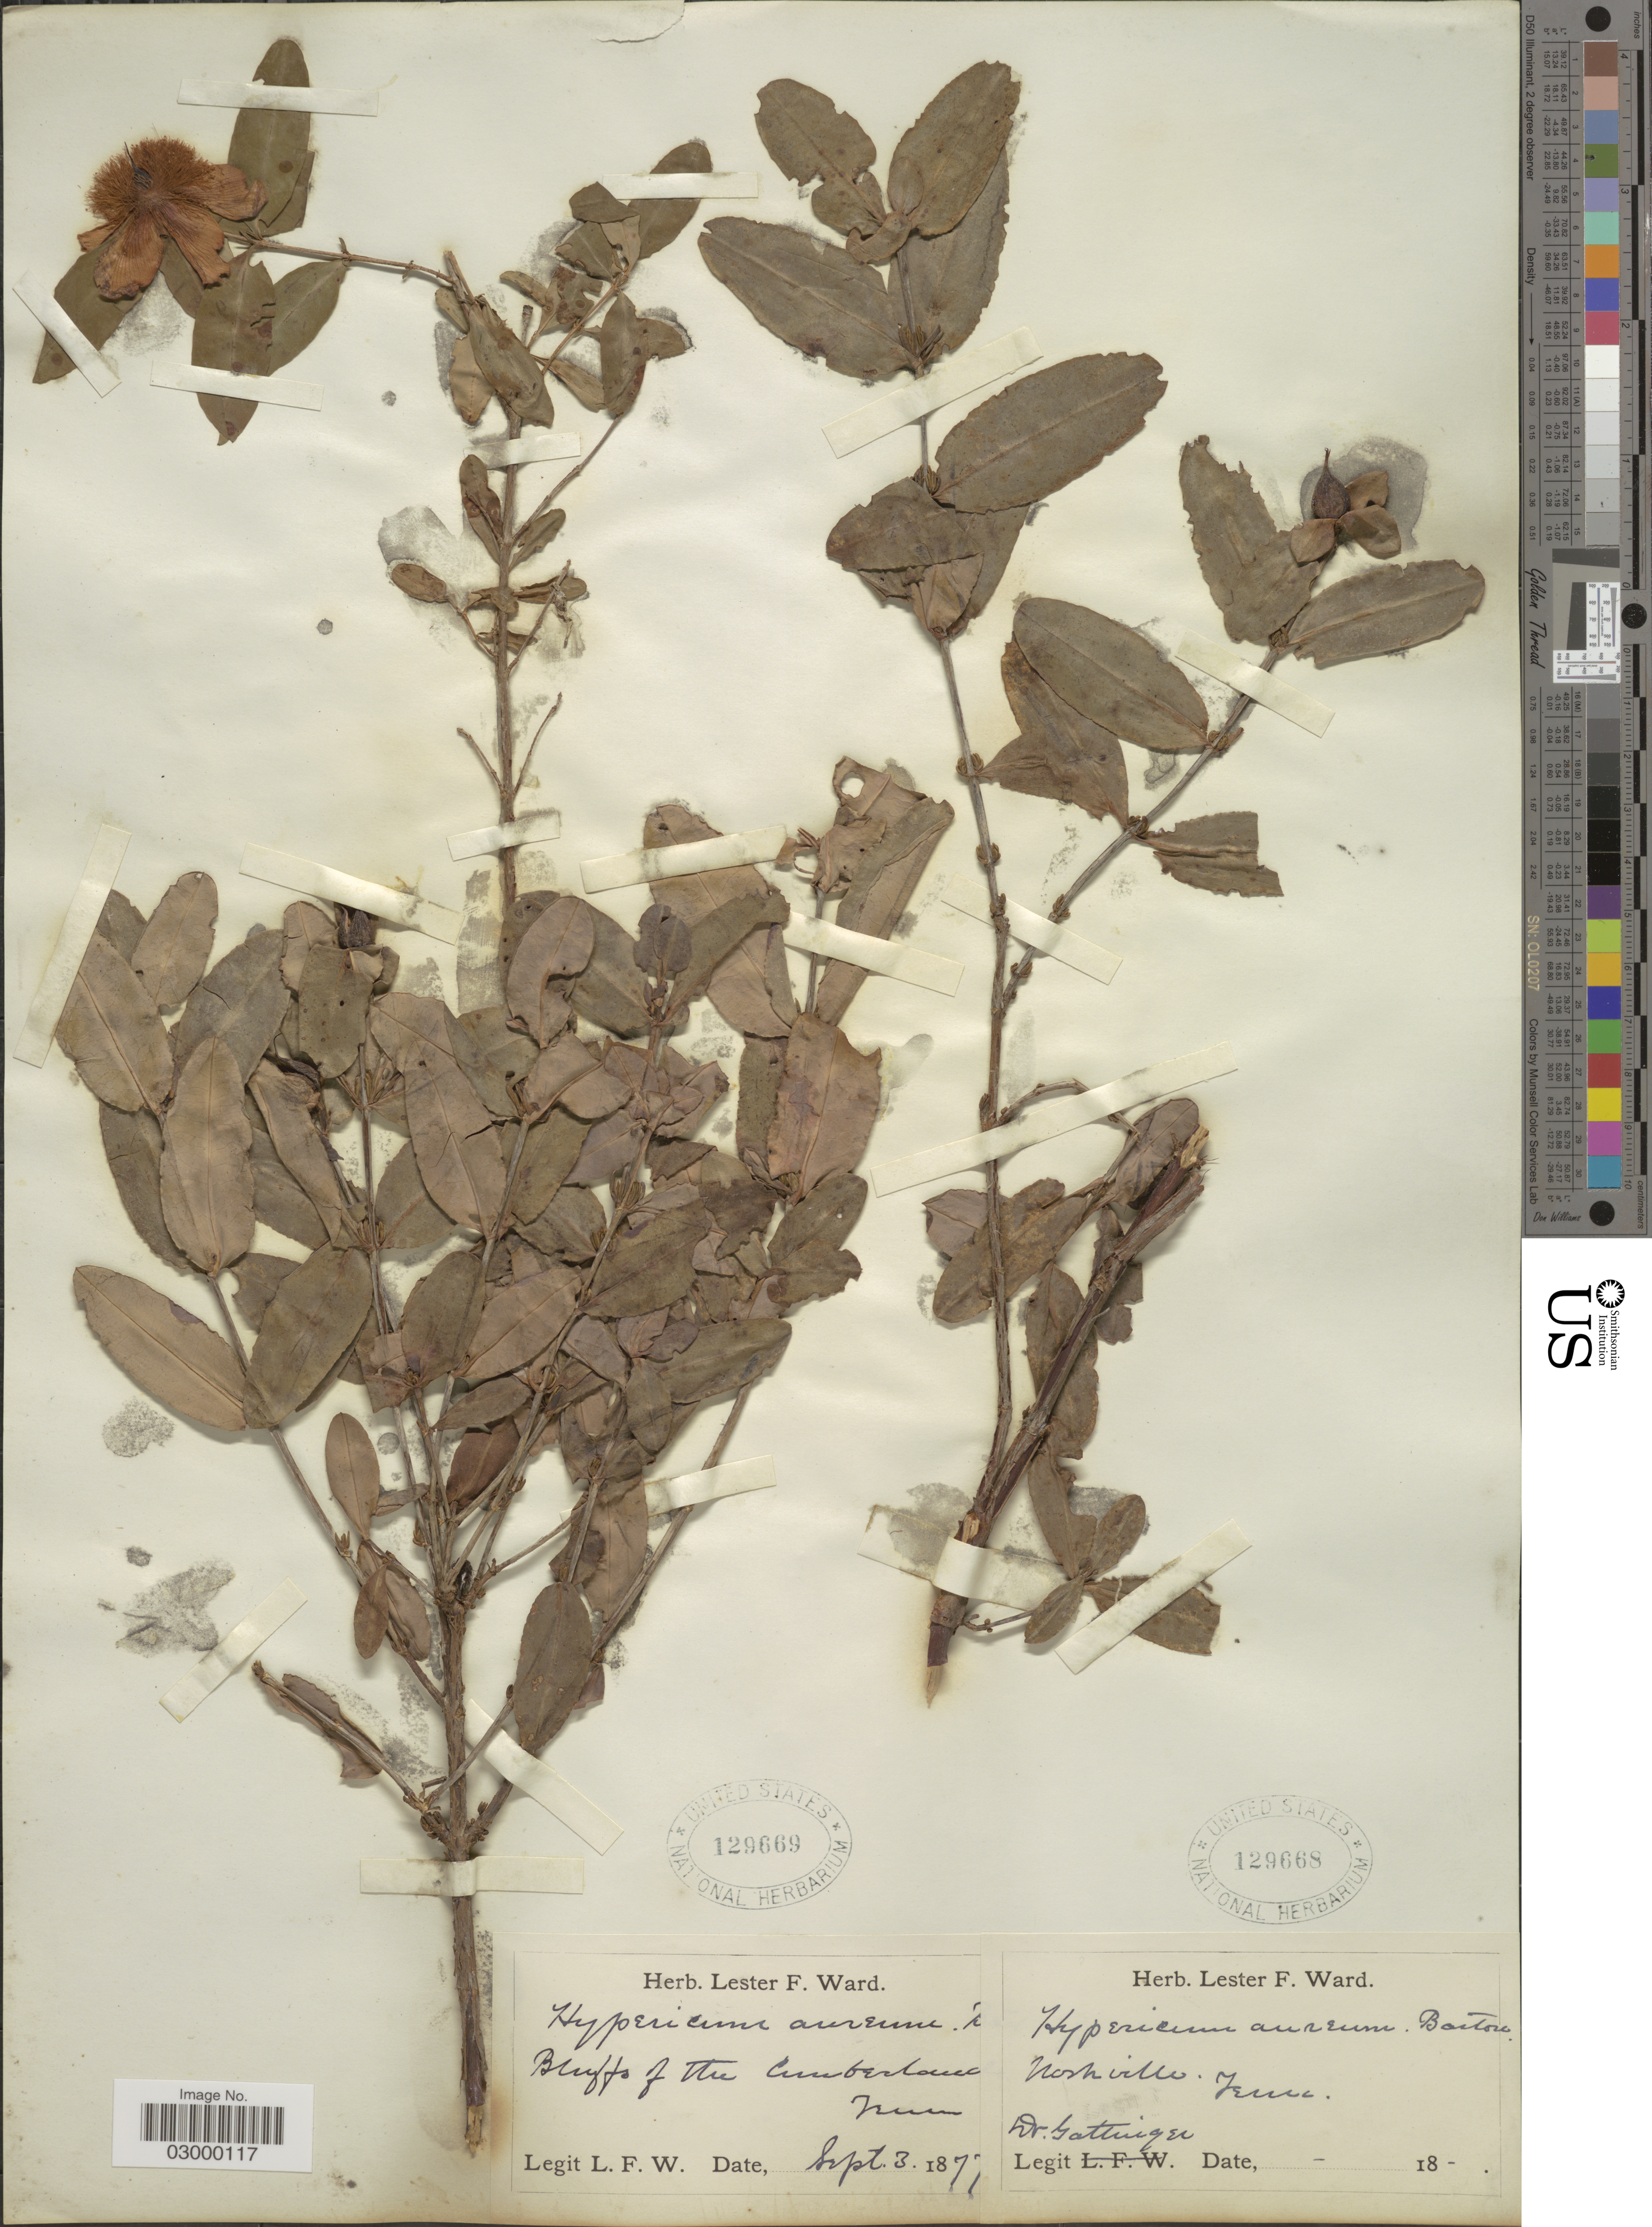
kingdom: Plantae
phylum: Tracheophyta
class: Magnoliopsida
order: Malpighiales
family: Hypericaceae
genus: Hypericum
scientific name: Hypericum aureum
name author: Lour.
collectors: L. F. Ward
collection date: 1877-09-03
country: United States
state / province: Tennessee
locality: Bluffs of The Cumberland.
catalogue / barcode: US 129669